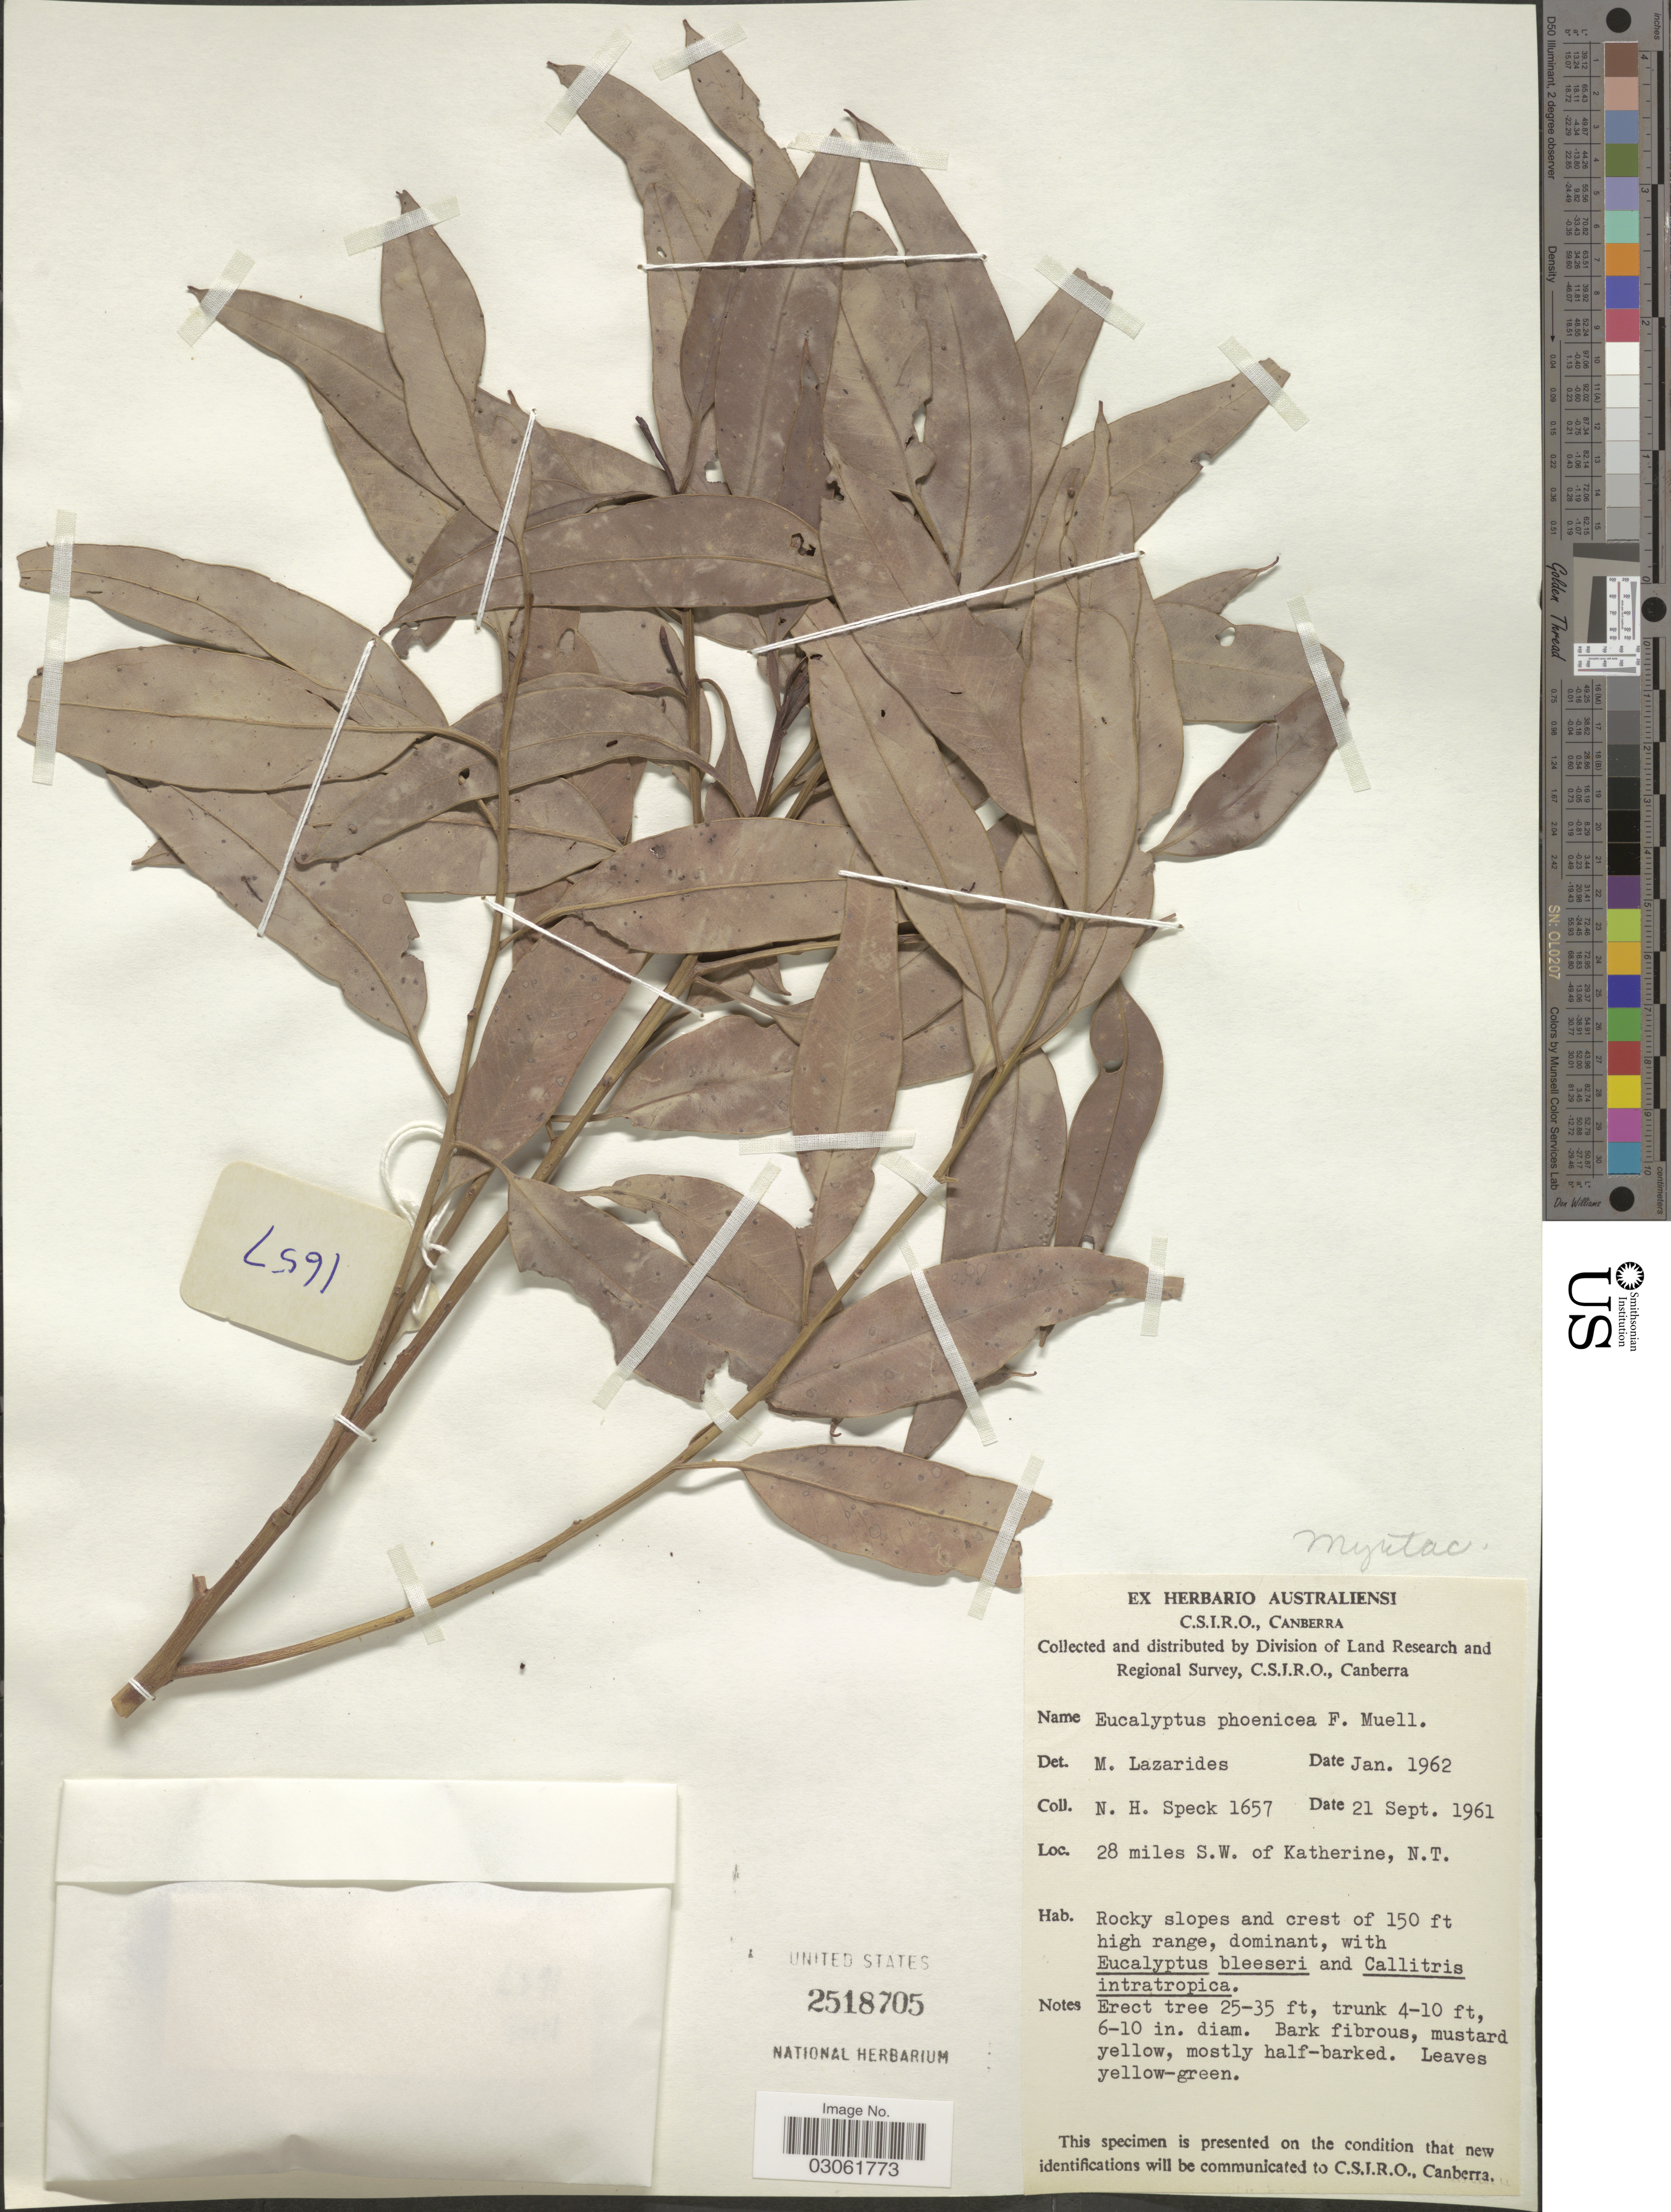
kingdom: Plantae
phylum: Tracheophyta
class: Magnoliopsida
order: Myrtales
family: Myrtaceae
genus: Eucalyptus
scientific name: Eucalyptus phoenicea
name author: F. Muell.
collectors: N. Speck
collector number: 1657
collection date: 1961-09-21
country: Australia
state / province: Northern Territory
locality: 28 miles S.W. of Katherine.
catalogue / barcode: US 2518705